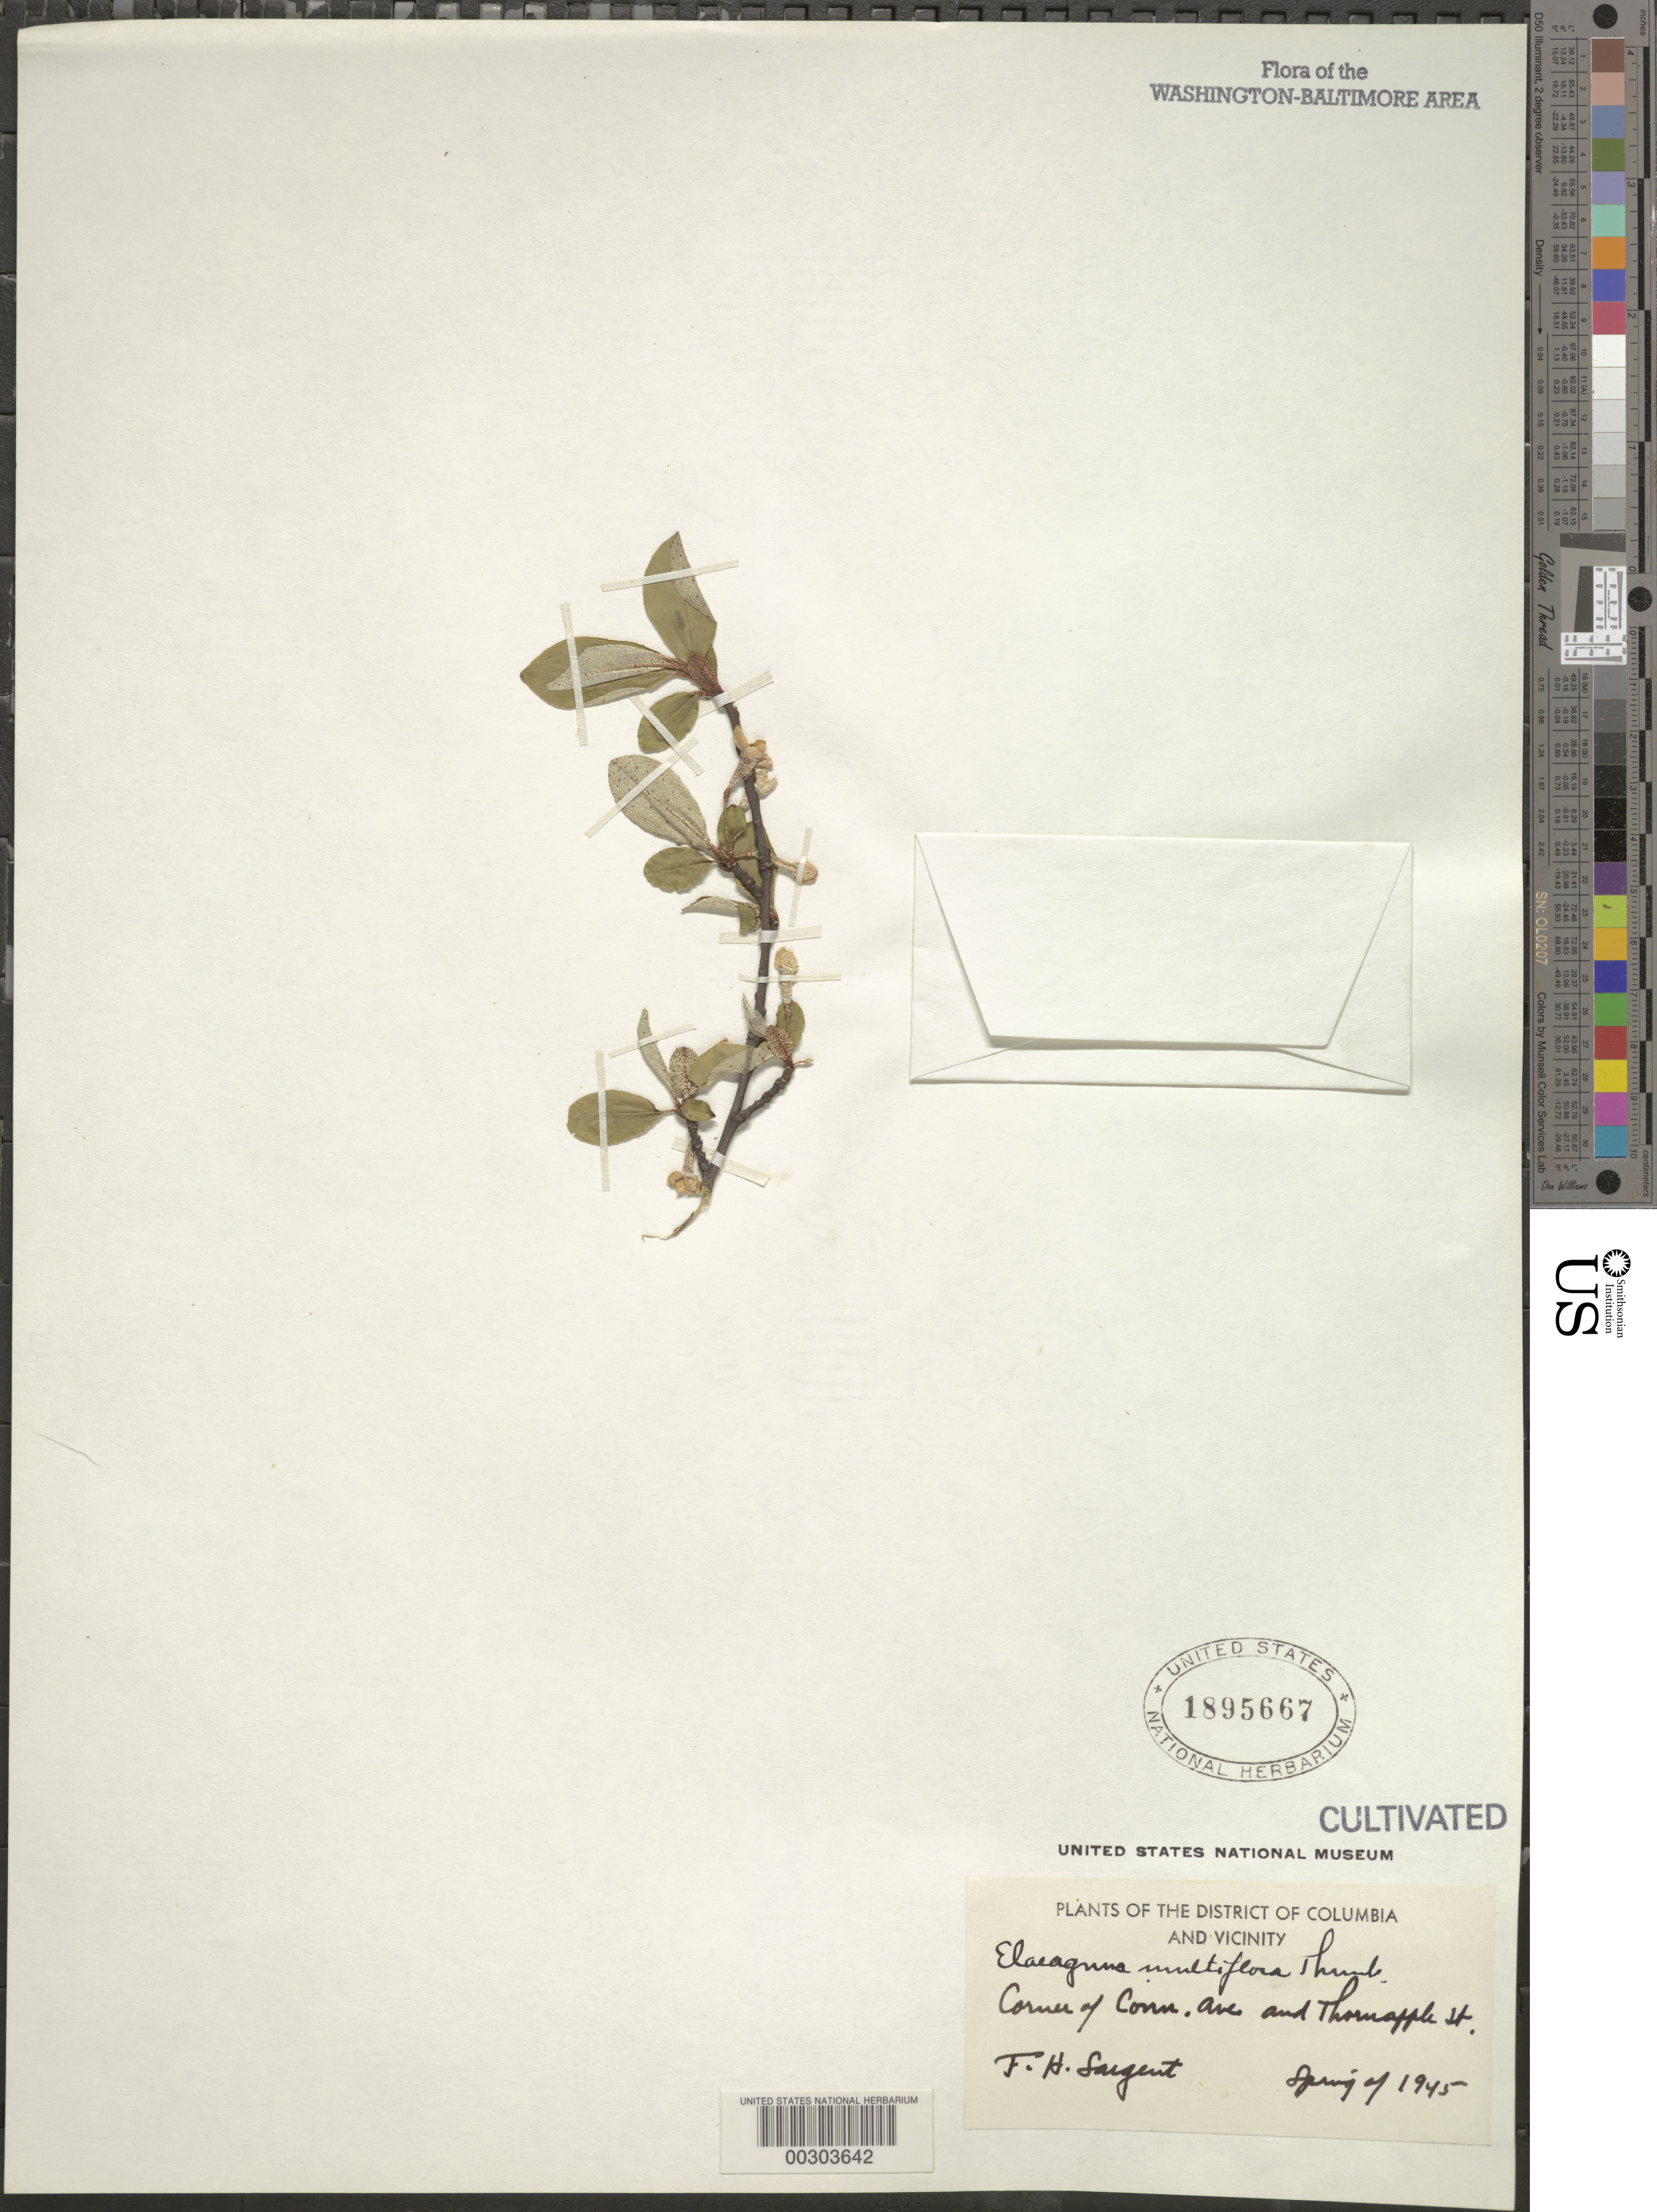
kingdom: Plantae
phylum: Tracheophyta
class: Magnoliopsida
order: Rosales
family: Elaeagnaceae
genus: Elaeagnus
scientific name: Elaeagnus multiflora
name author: Thunb.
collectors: F. H. Sargent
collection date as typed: Spr 1945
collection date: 1945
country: United States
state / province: District of Columbia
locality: Corner of Connecticut Ave and Thornapple St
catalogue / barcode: US 1895667